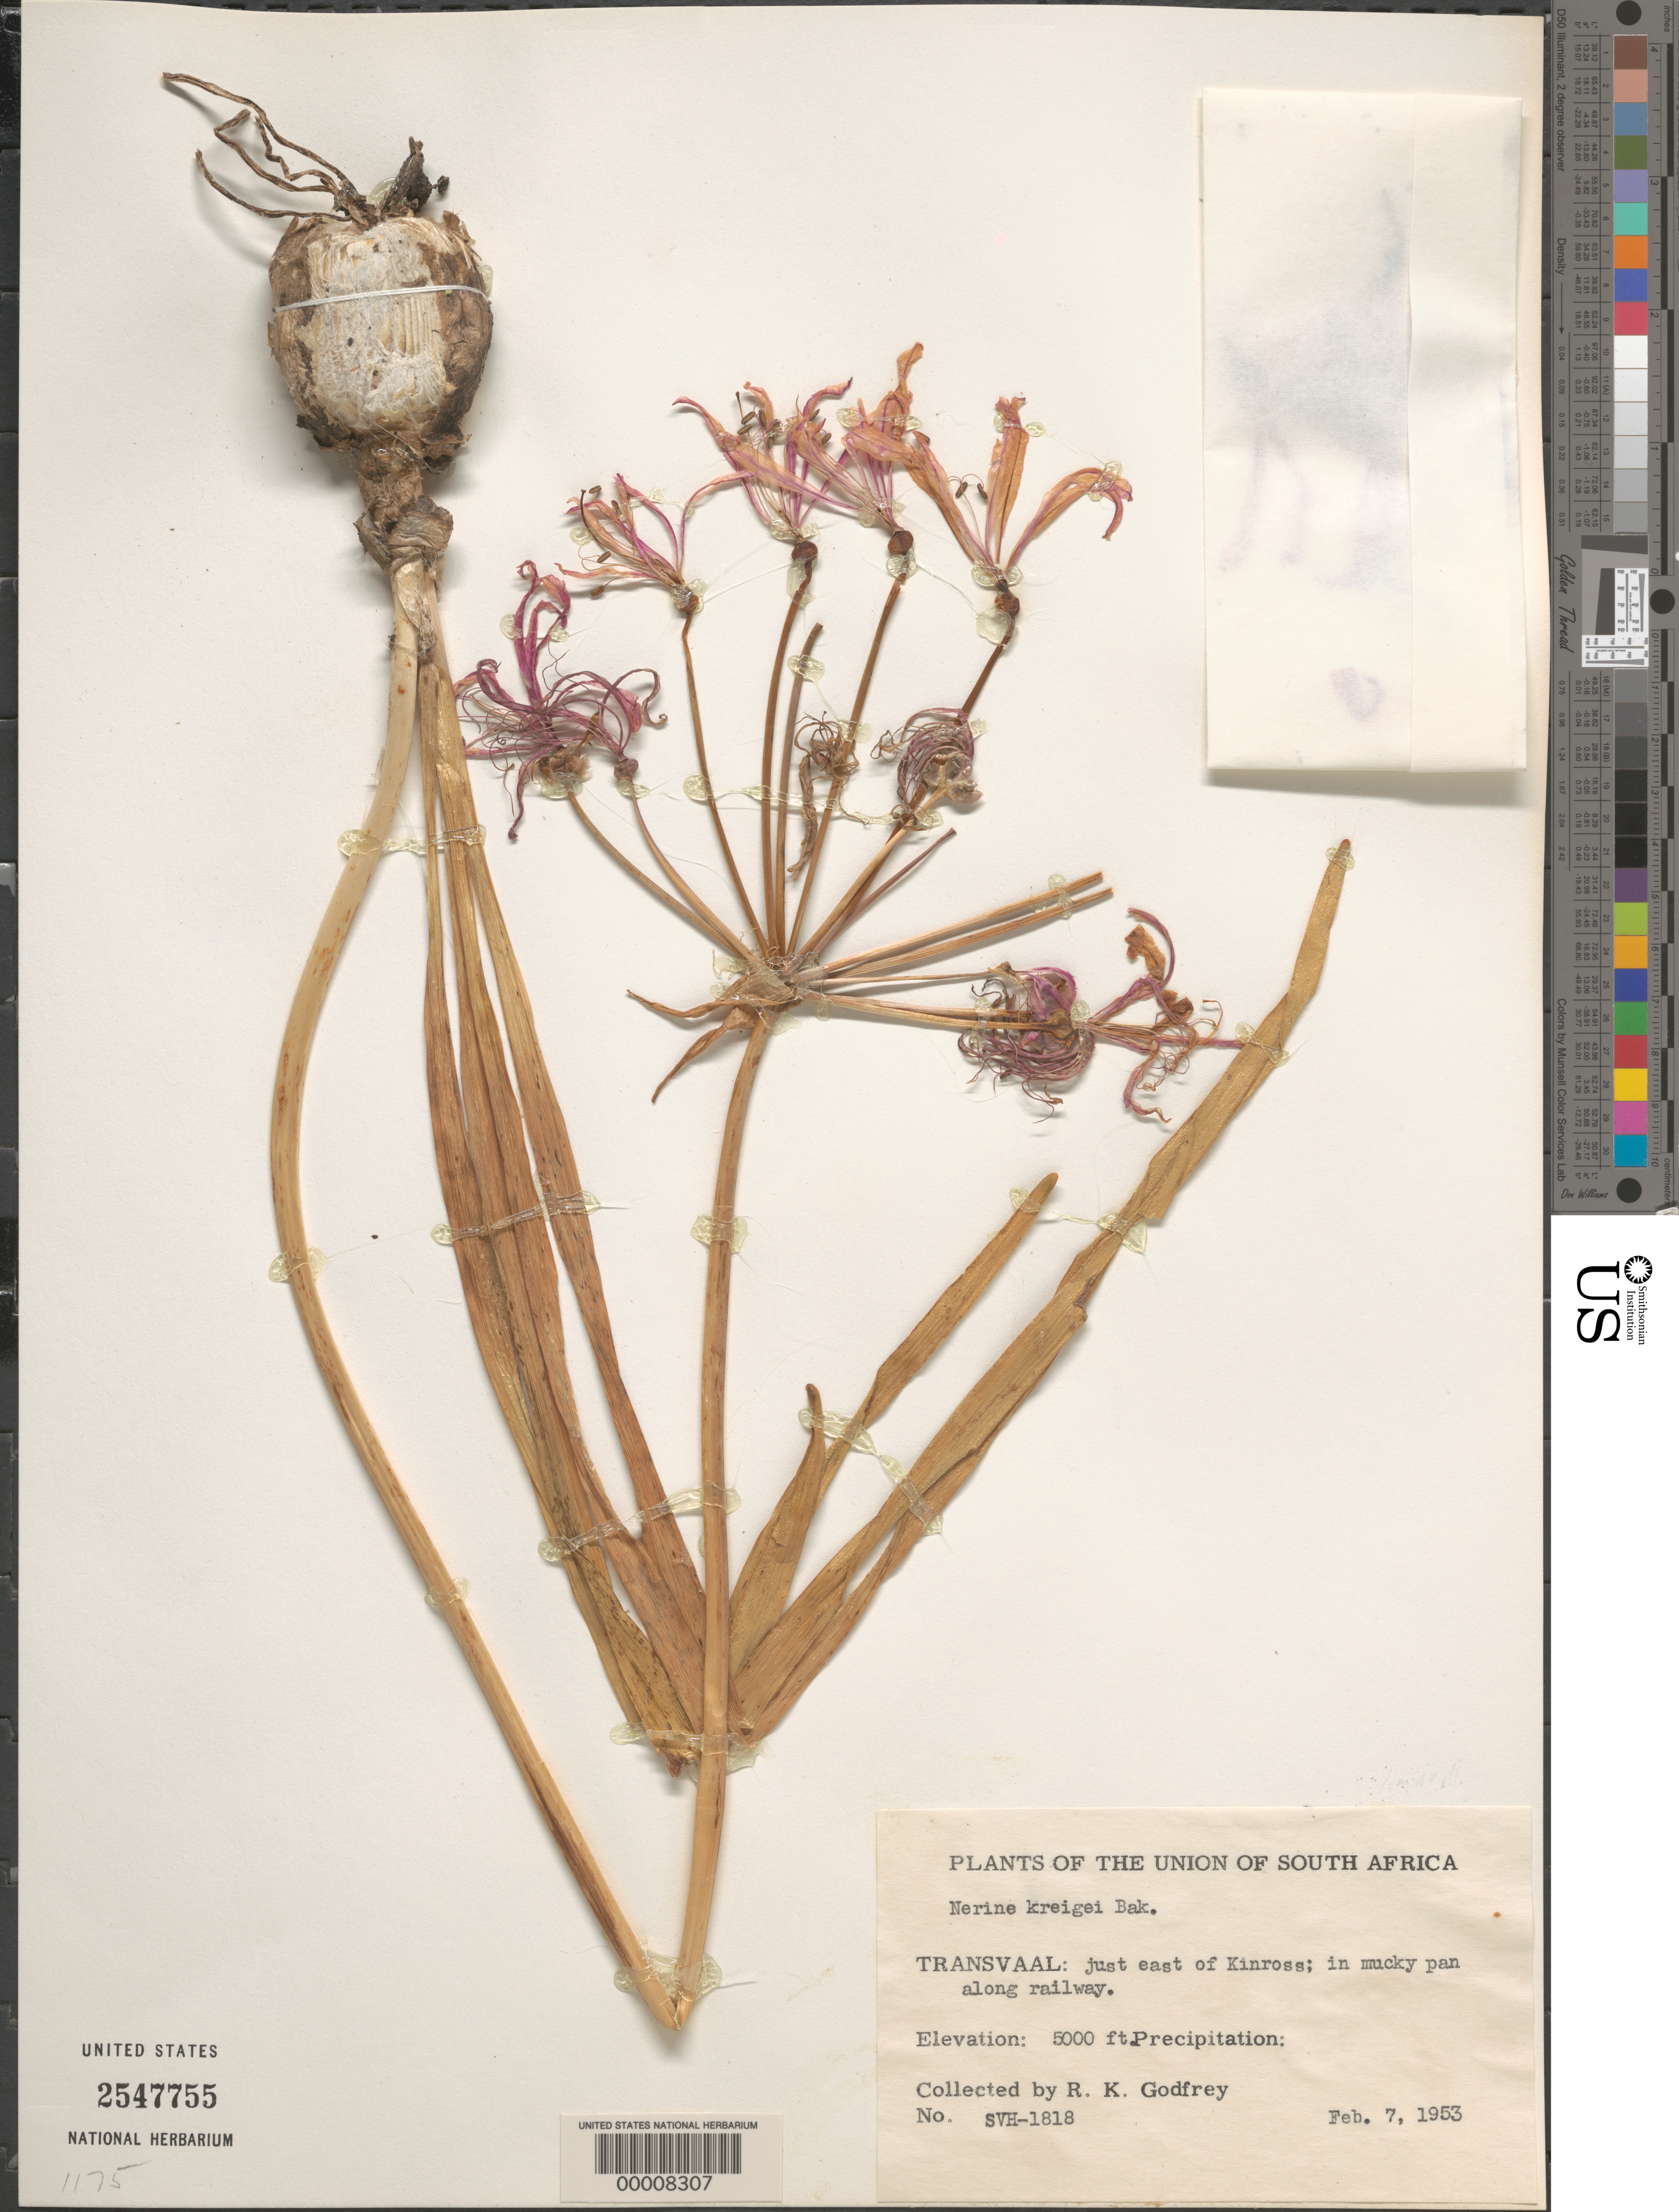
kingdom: Plantae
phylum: Tracheophyta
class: Liliopsida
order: Asparagales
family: Amaryllidaceae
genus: Nerine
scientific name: Nerine krigei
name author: W.F. Barker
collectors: R. K. Godfrey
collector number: Svh-1818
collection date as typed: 07 Feb 1953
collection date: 1953-02-07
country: South Africa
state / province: Mpumalanga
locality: Along railway e of kinross. Transvaal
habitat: In mucky pan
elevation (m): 1524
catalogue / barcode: US 2547755